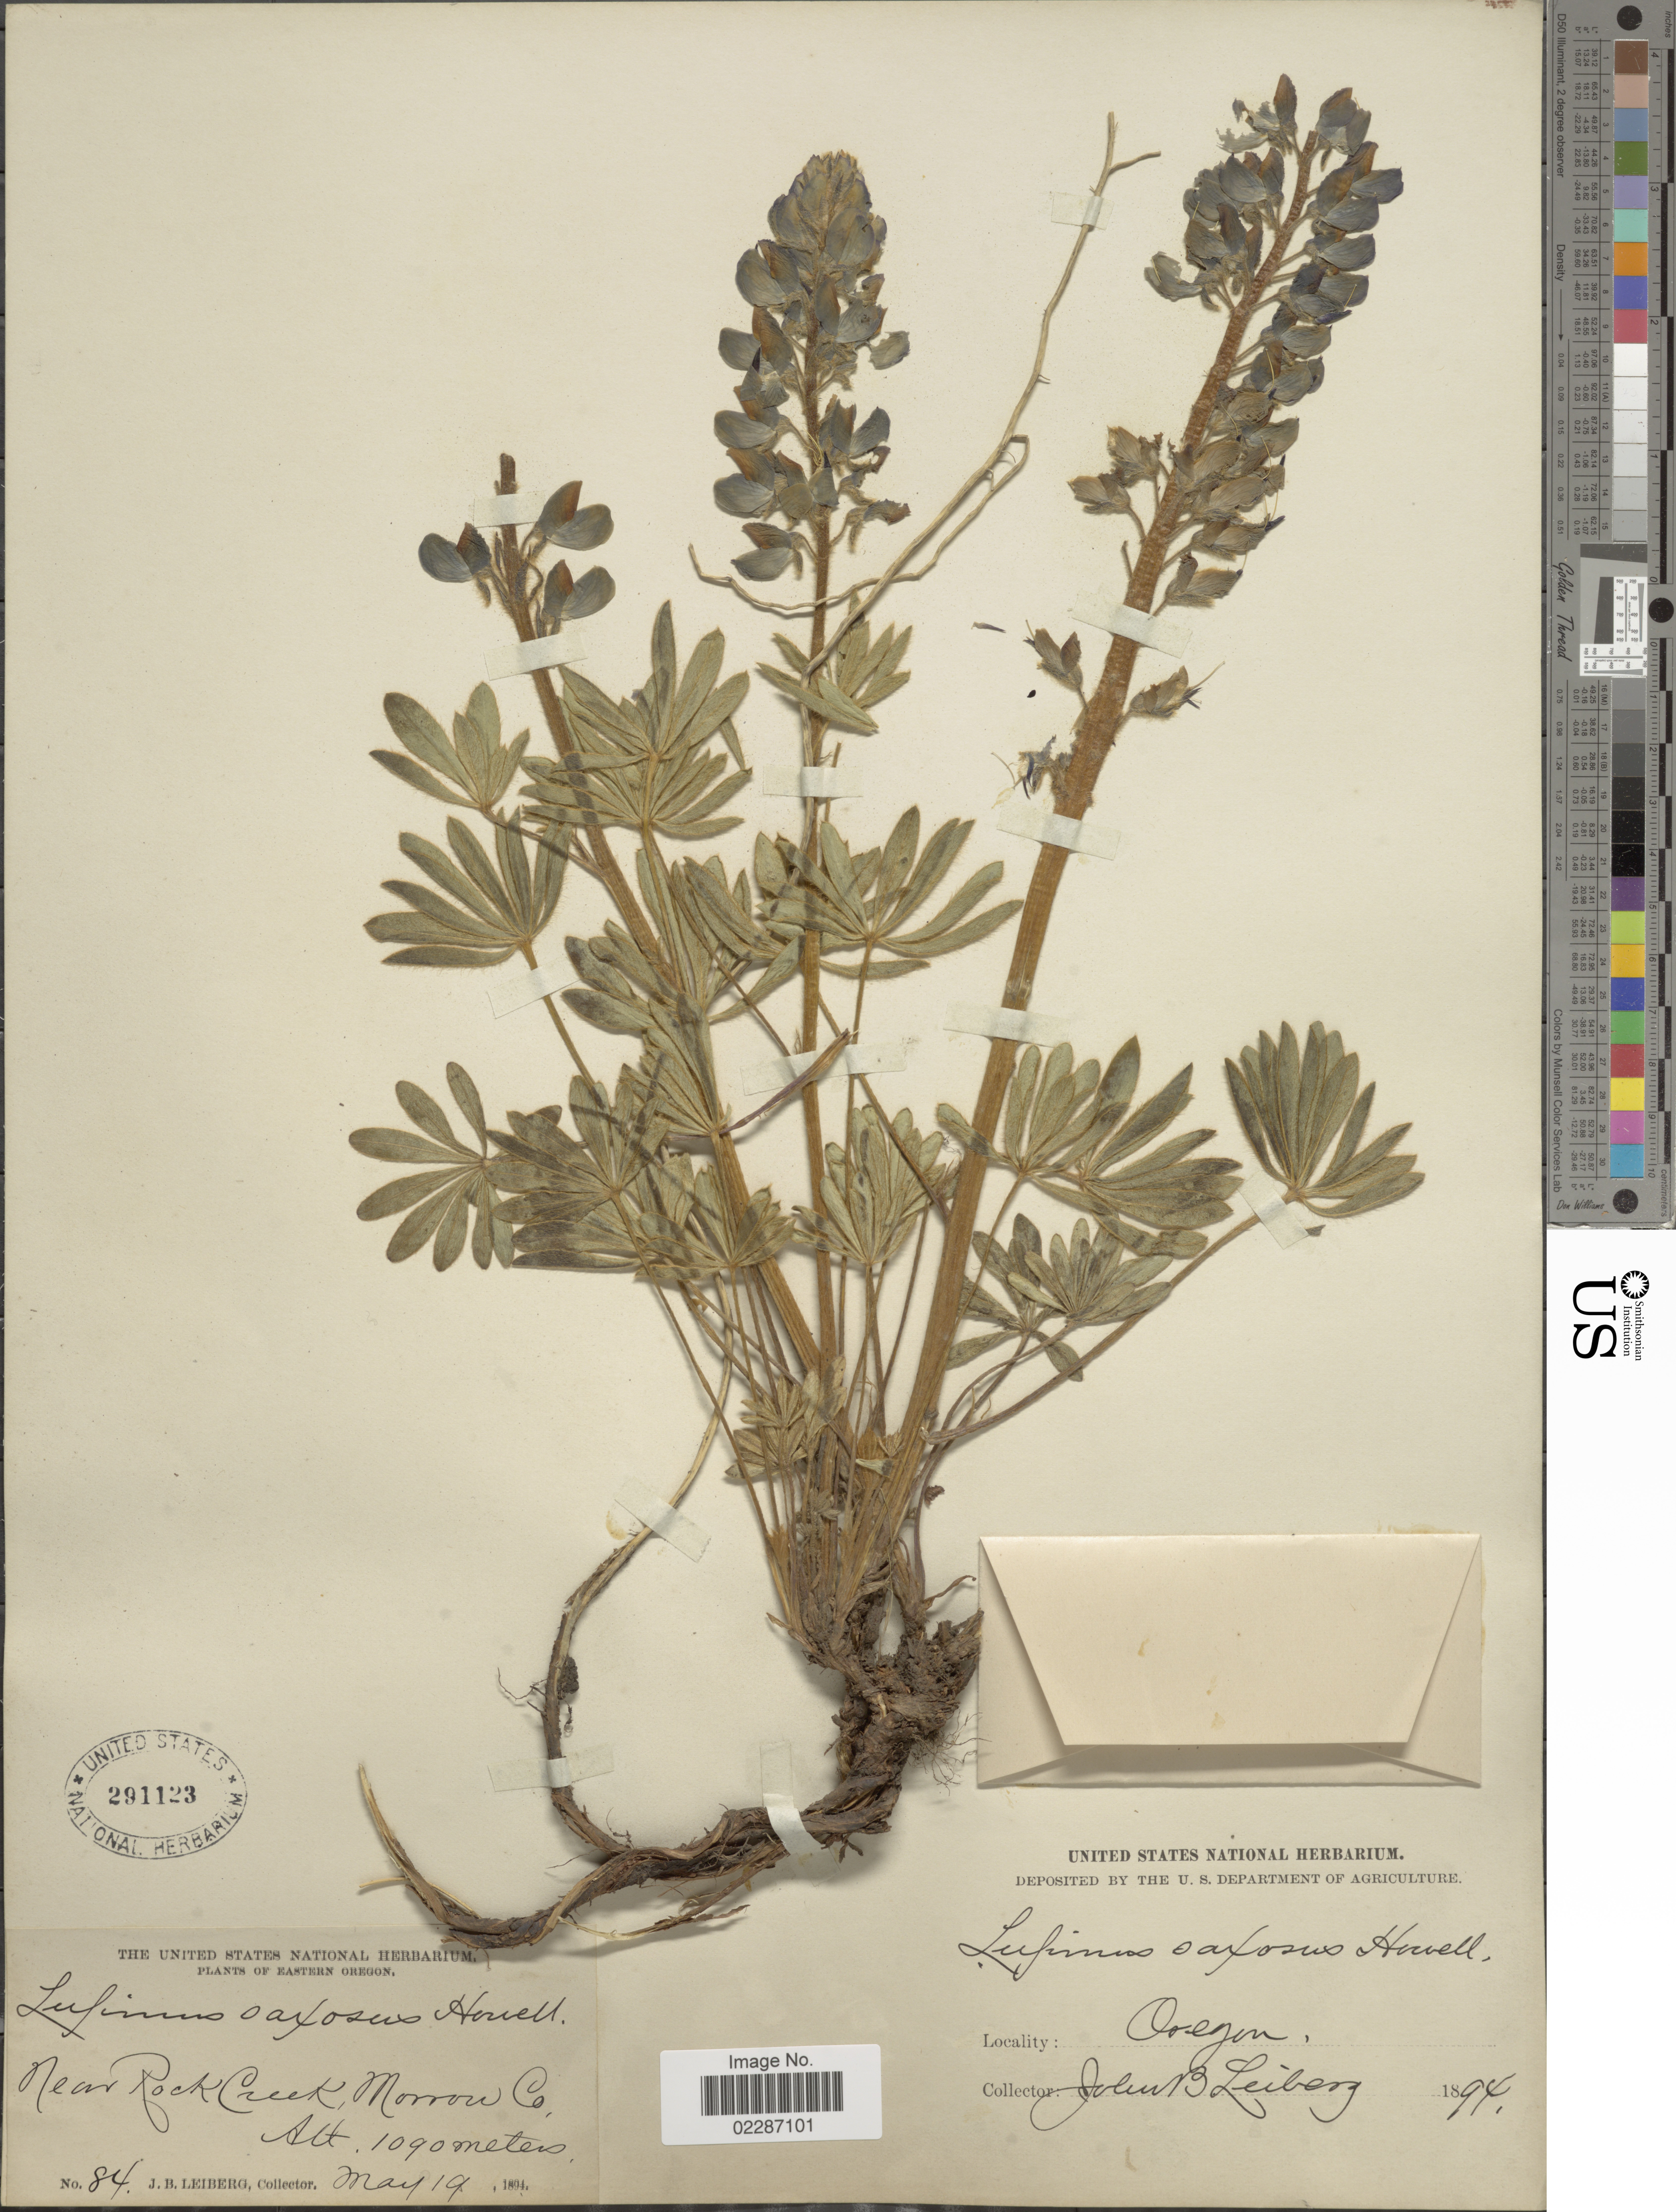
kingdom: Plantae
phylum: Tracheophyta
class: Magnoliopsida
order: Fabales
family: Fabaceae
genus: Lupinus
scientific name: Lupinus saxosus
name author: Howell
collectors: J. B. Leiberg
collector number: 84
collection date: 1894-05-19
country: United States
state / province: Oregon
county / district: Morrow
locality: Eastern Oregon. Near Rock Creek [Three Rock Creek], Morrow Co.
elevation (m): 1090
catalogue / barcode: US 291123